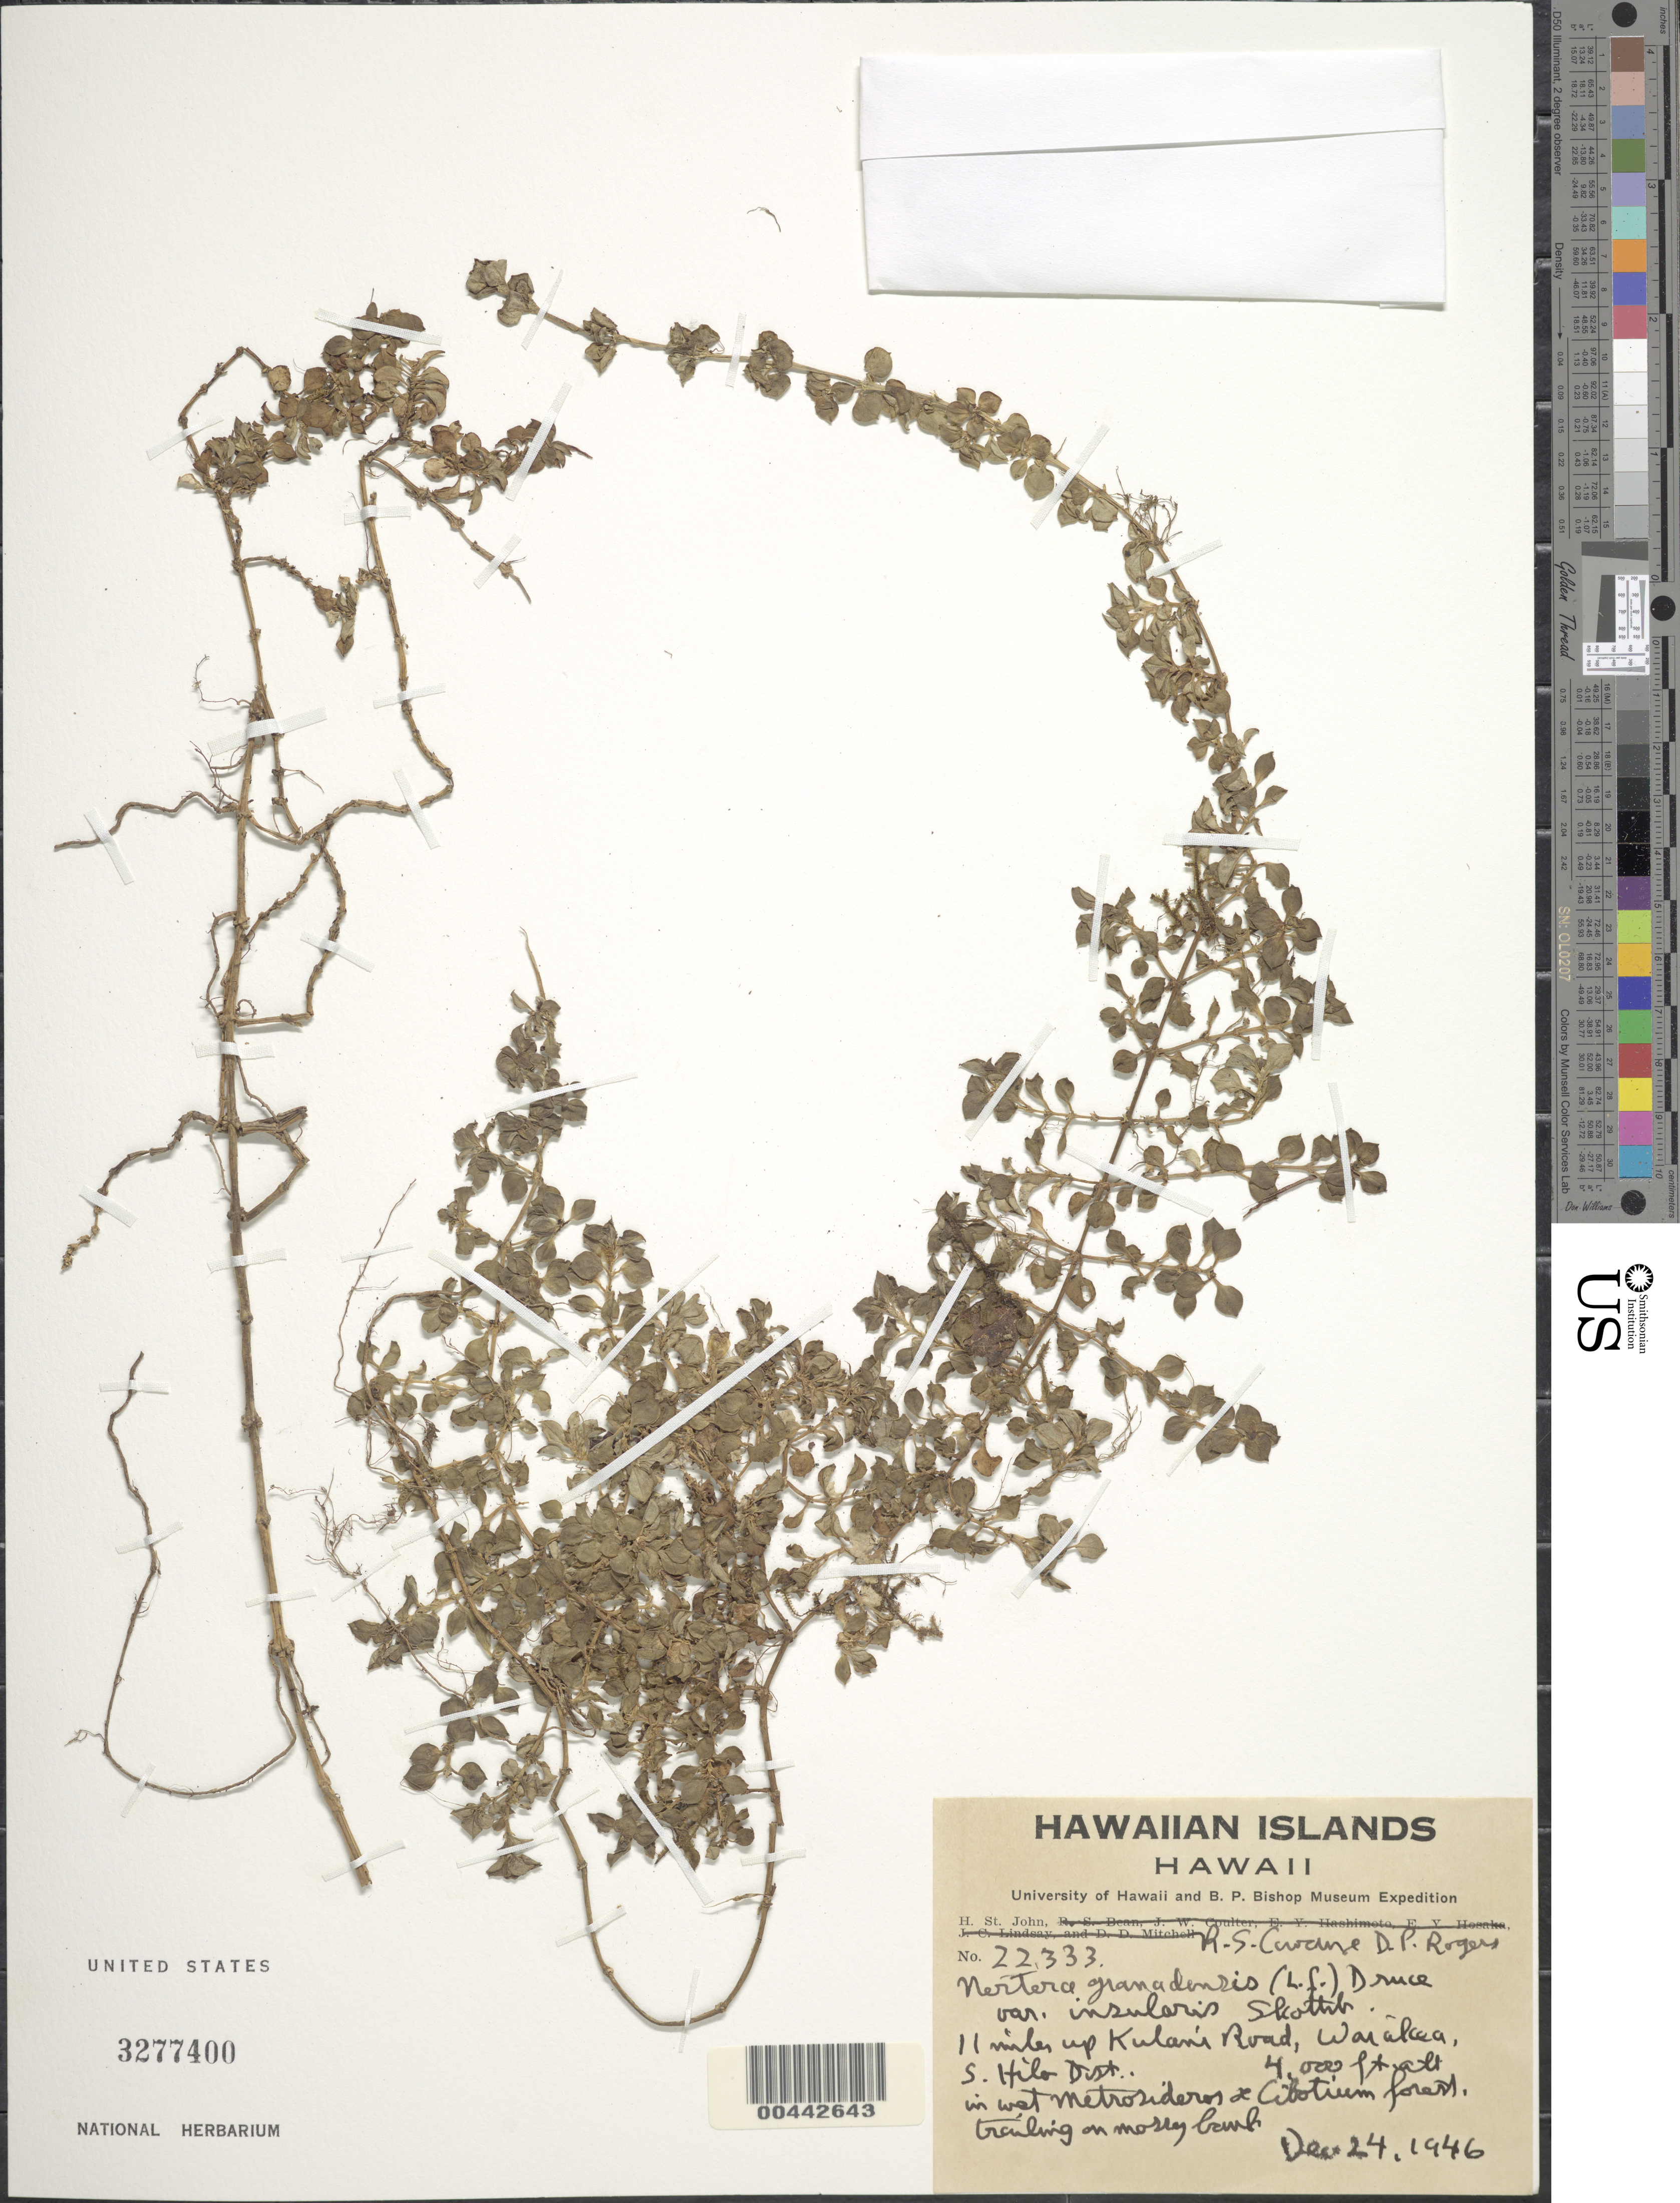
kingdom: Plantae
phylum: Tracheophyta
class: Magnoliopsida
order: Gentianales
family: Rubiaceae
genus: Nertera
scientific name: Nertera granadensis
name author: (Mutis ex L. f.) Druce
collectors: H. St. John, R. S. Cowan & D. Rogers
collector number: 22333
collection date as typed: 24 Dec 1946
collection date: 1946-12-24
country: United States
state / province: Hawaii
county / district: Hawaii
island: Hawaii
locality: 11 miles up Kulani Road, Waiakea, South Hilo District.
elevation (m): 1219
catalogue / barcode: US 3277400